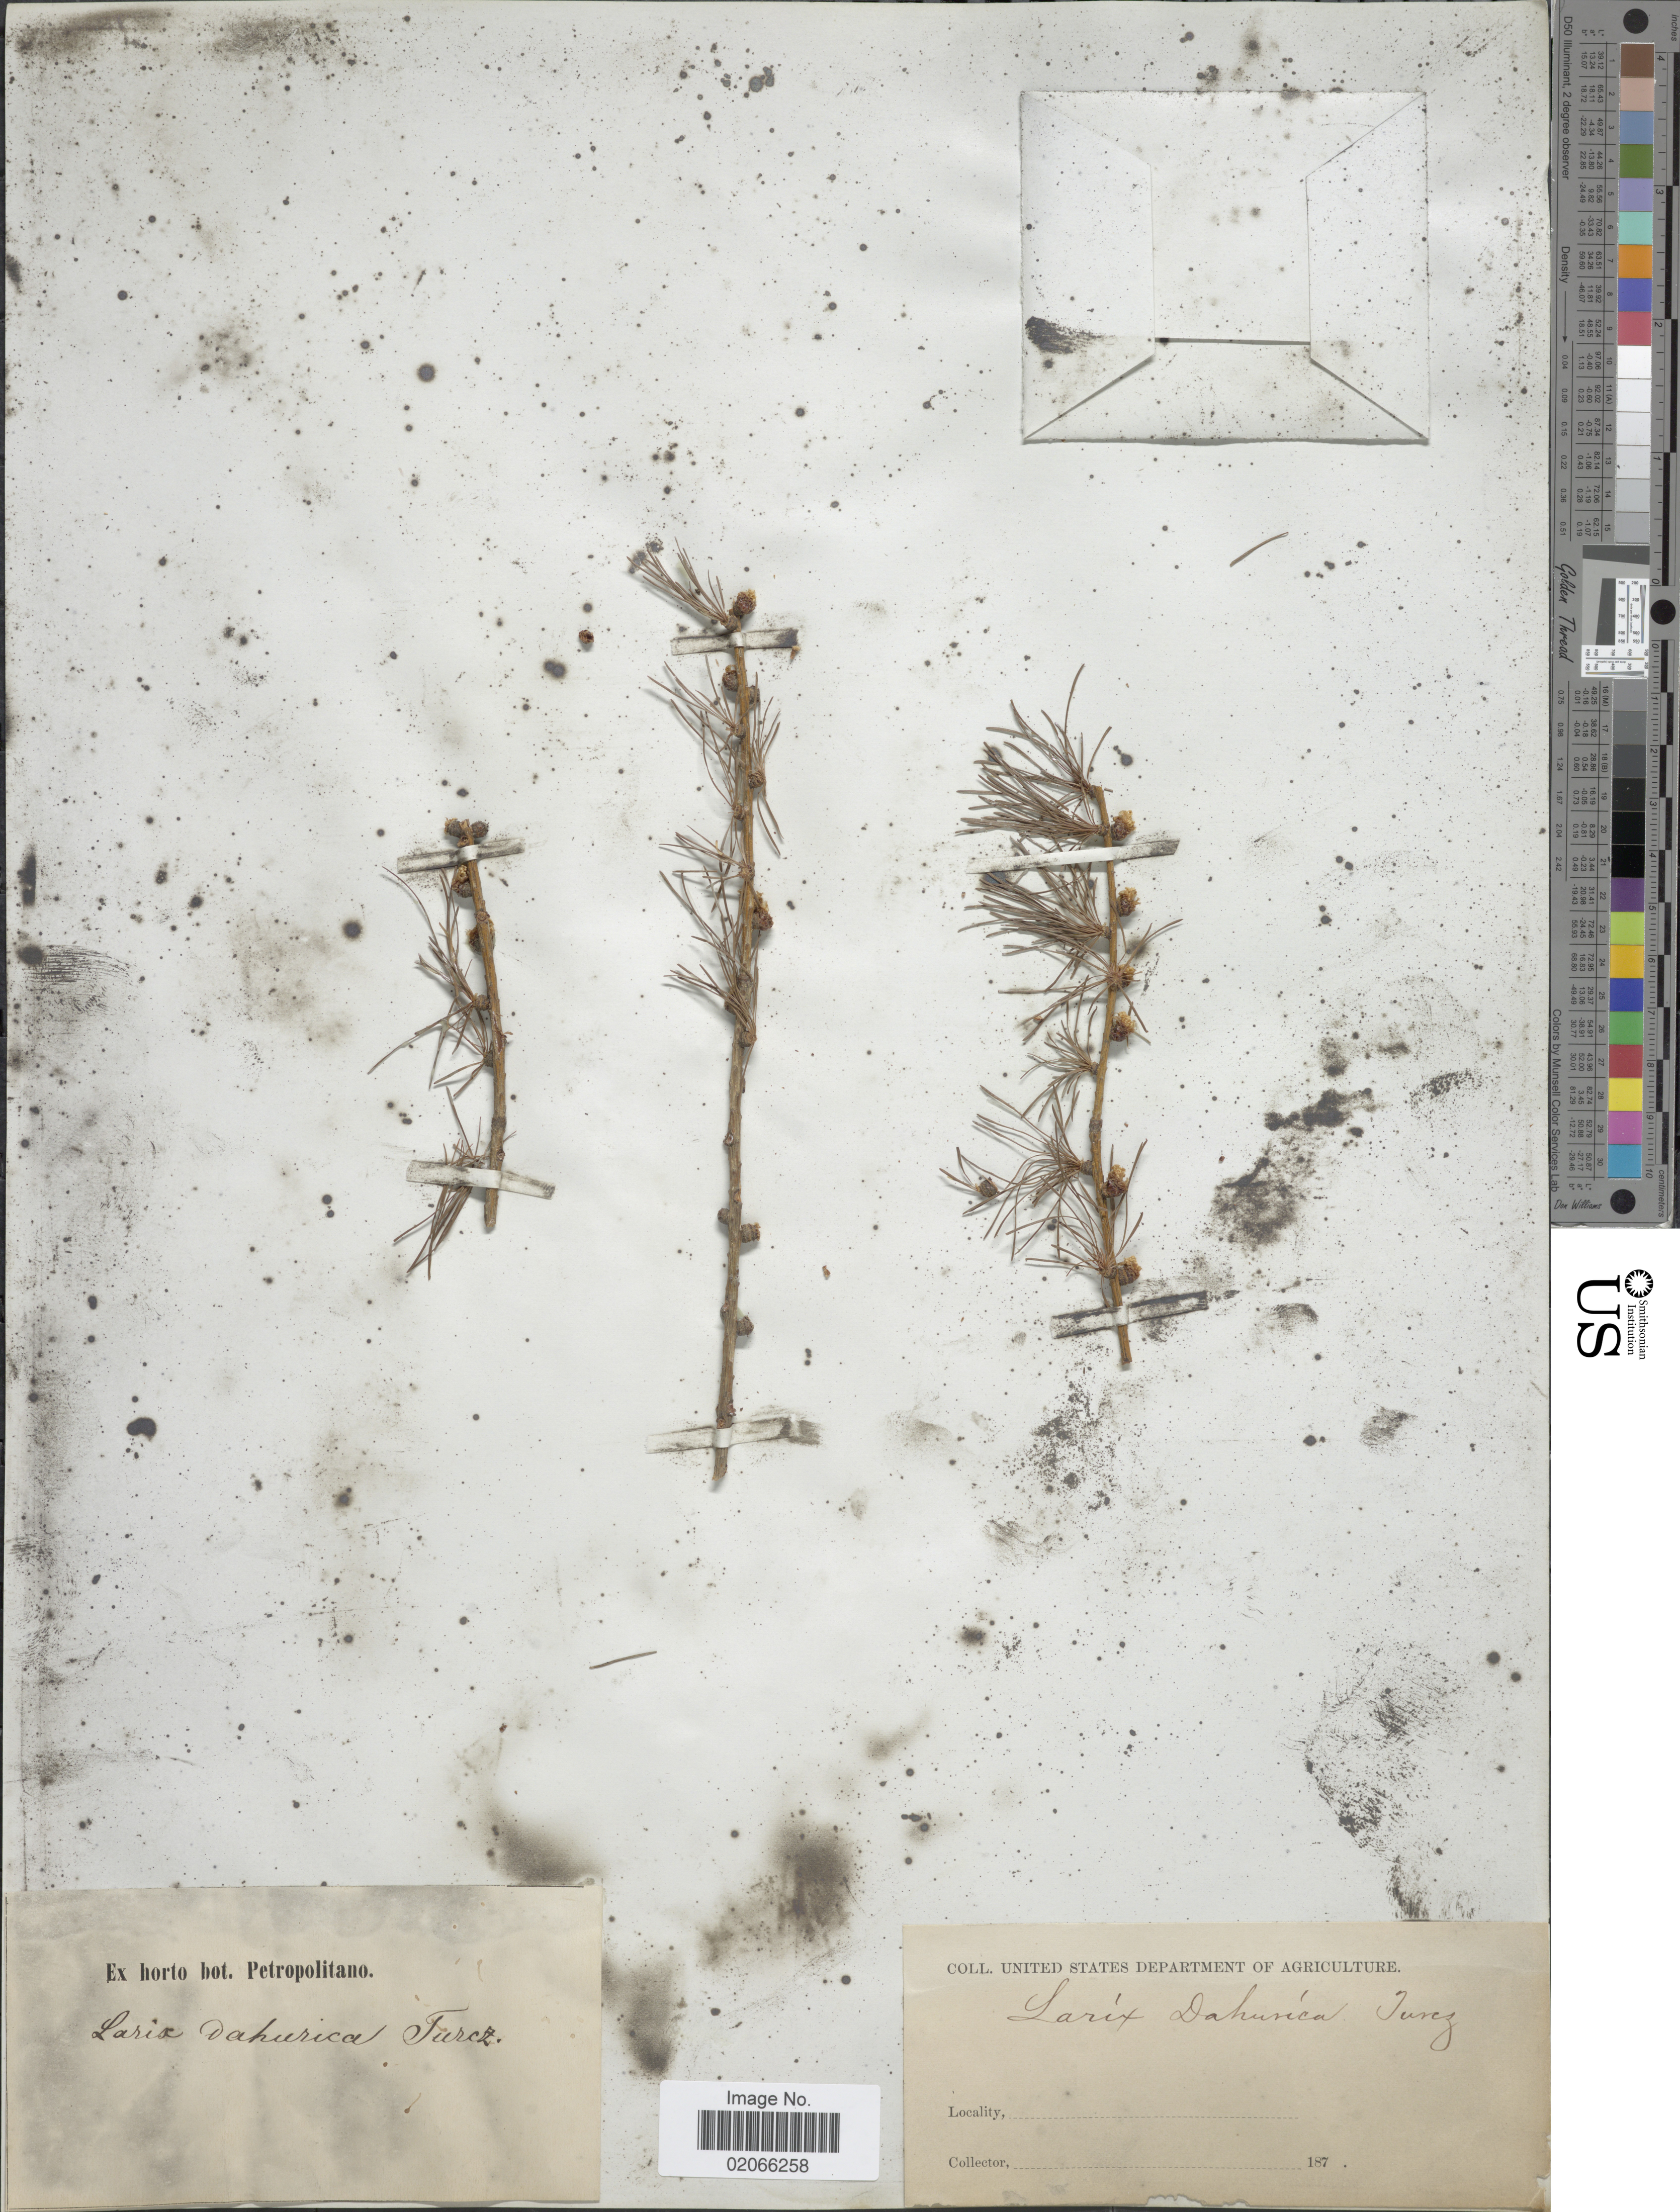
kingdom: Plantae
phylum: Tracheophyta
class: Pinopsida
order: Pinales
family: Pinaceae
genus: Larix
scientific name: Larix gmelinii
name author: (Rupr.) Kuzen.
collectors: ex Herb. Horti Bot. Petropolitani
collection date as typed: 187